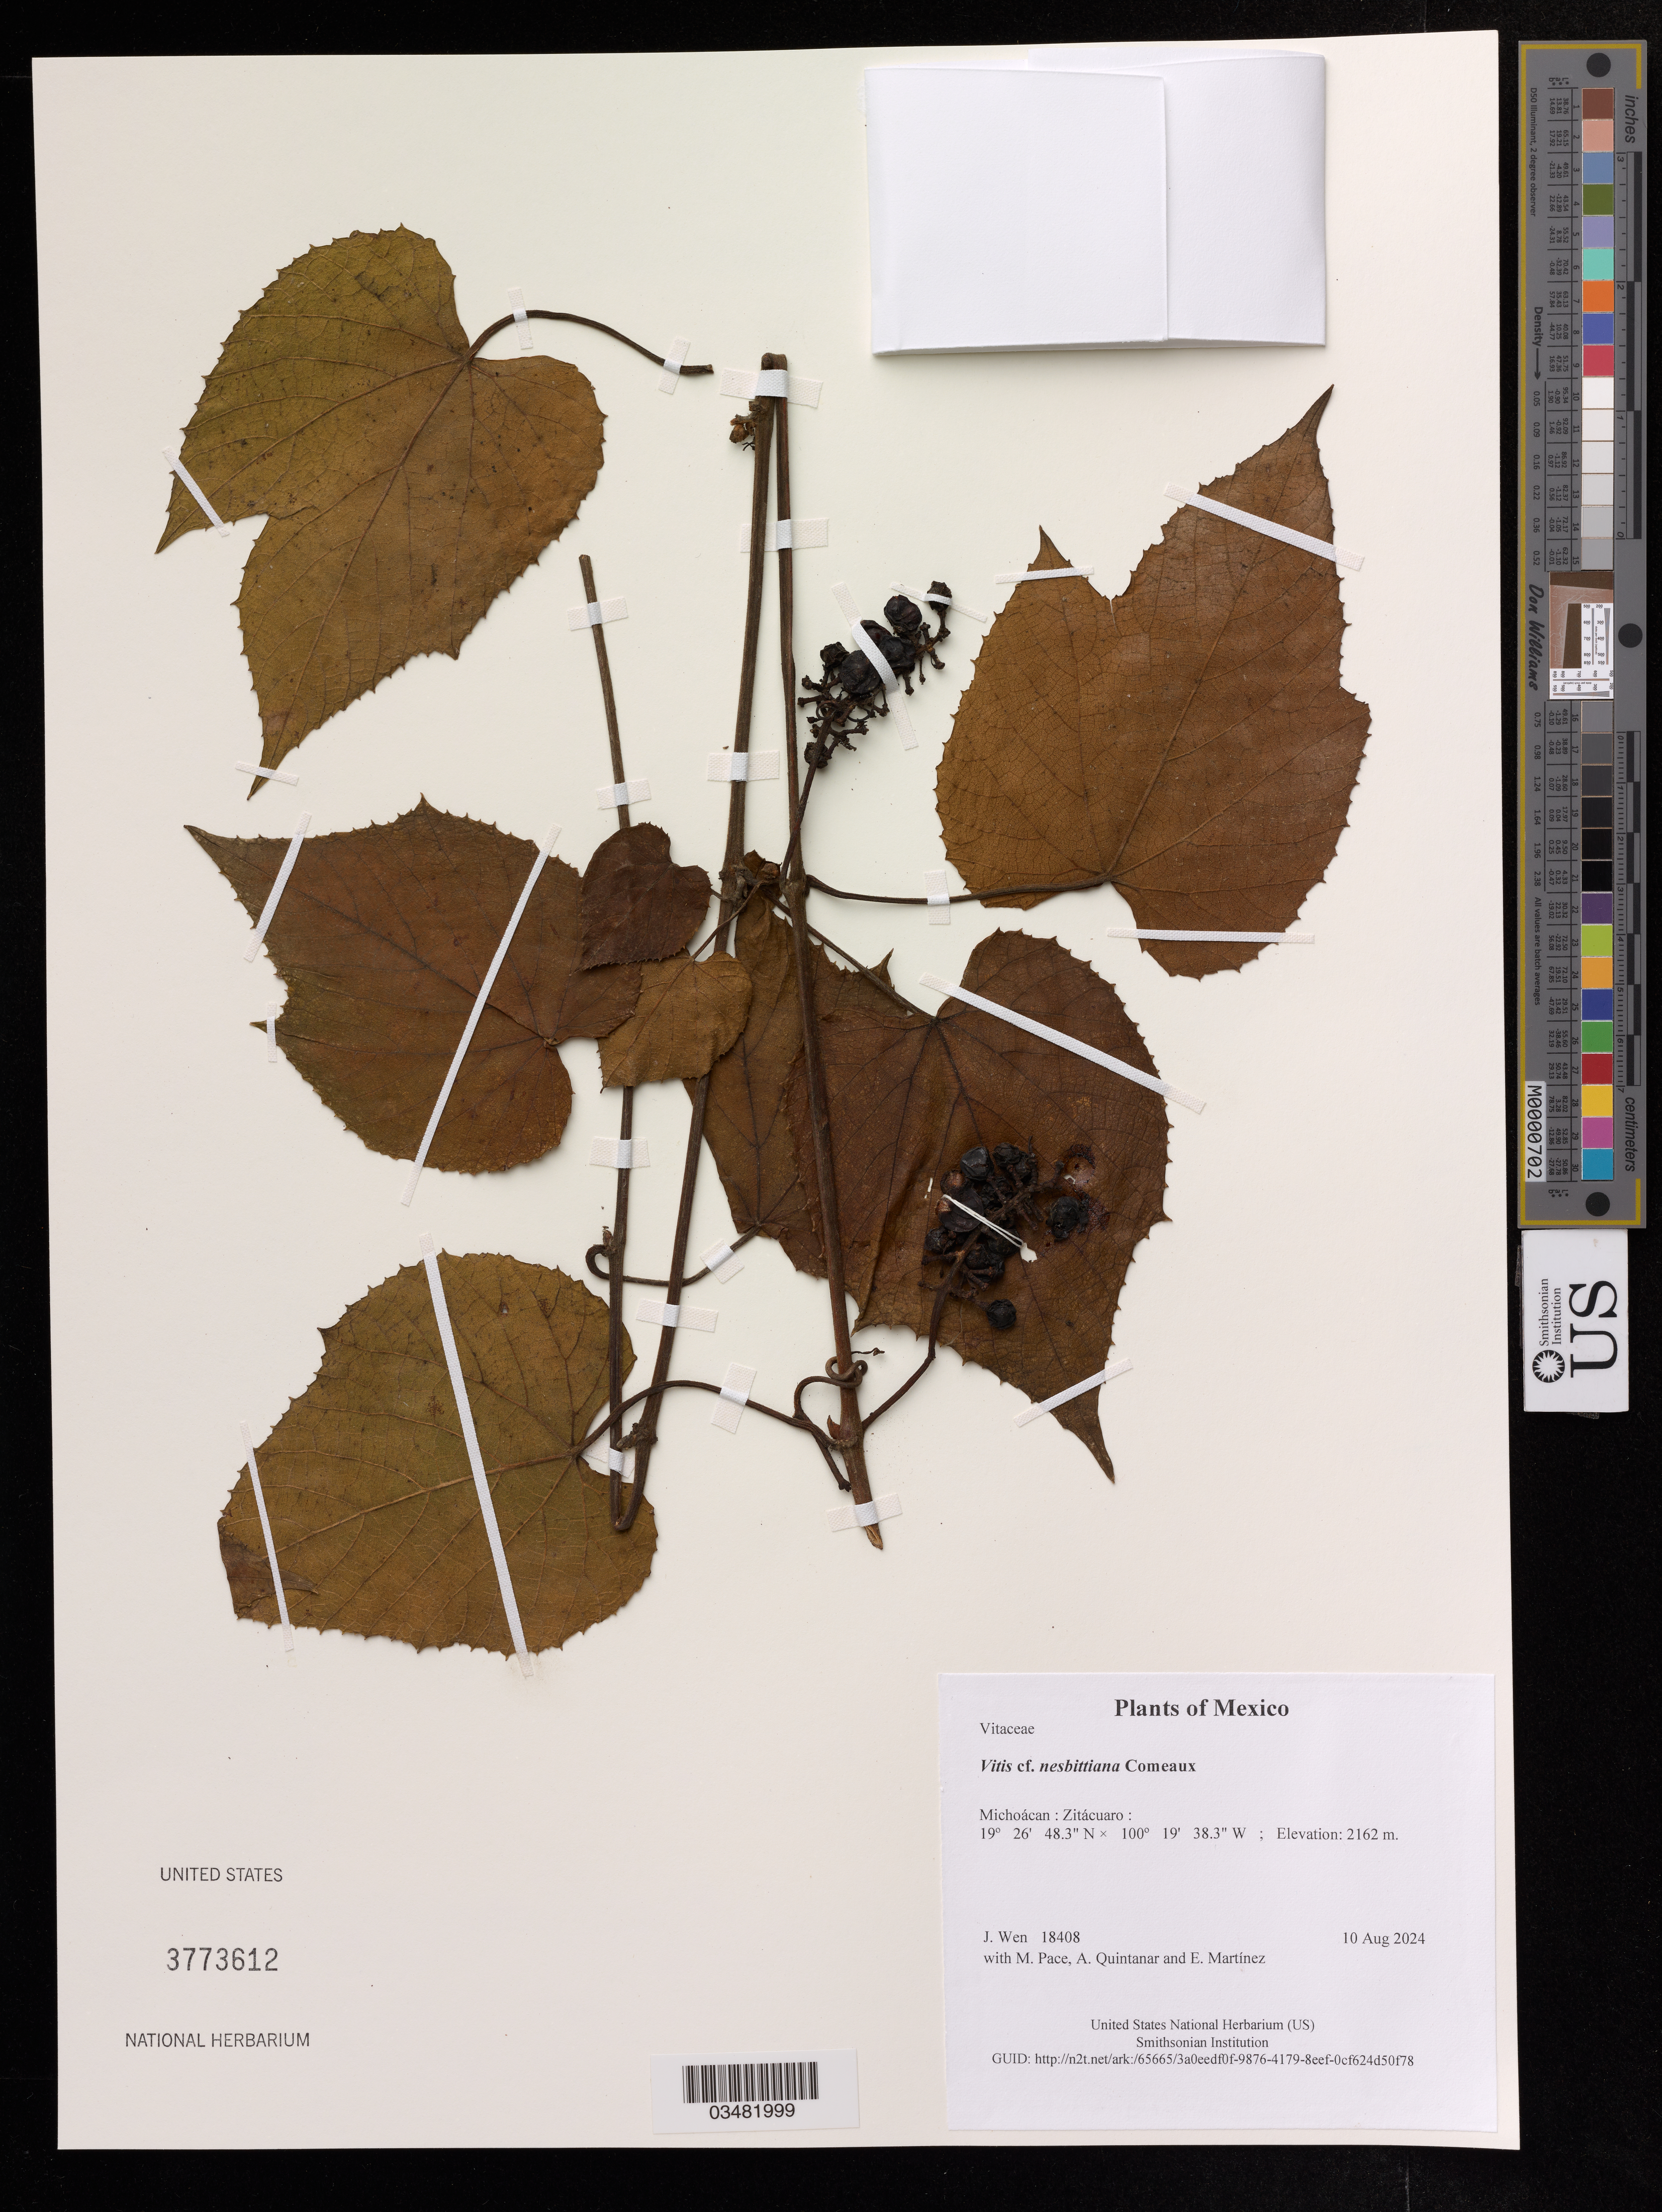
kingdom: Plantae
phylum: Tracheophyta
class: Magnoliopsida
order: Vitales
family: Vitaceae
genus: Vitis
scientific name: Vitis nesbittiana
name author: Comeaux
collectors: J. Wen, M. Pace, A. Quintanar & E. Martinez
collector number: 18408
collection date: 2024-08-10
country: Mexico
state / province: Michoácan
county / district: Zitácuaro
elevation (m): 2162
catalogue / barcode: US 3773612